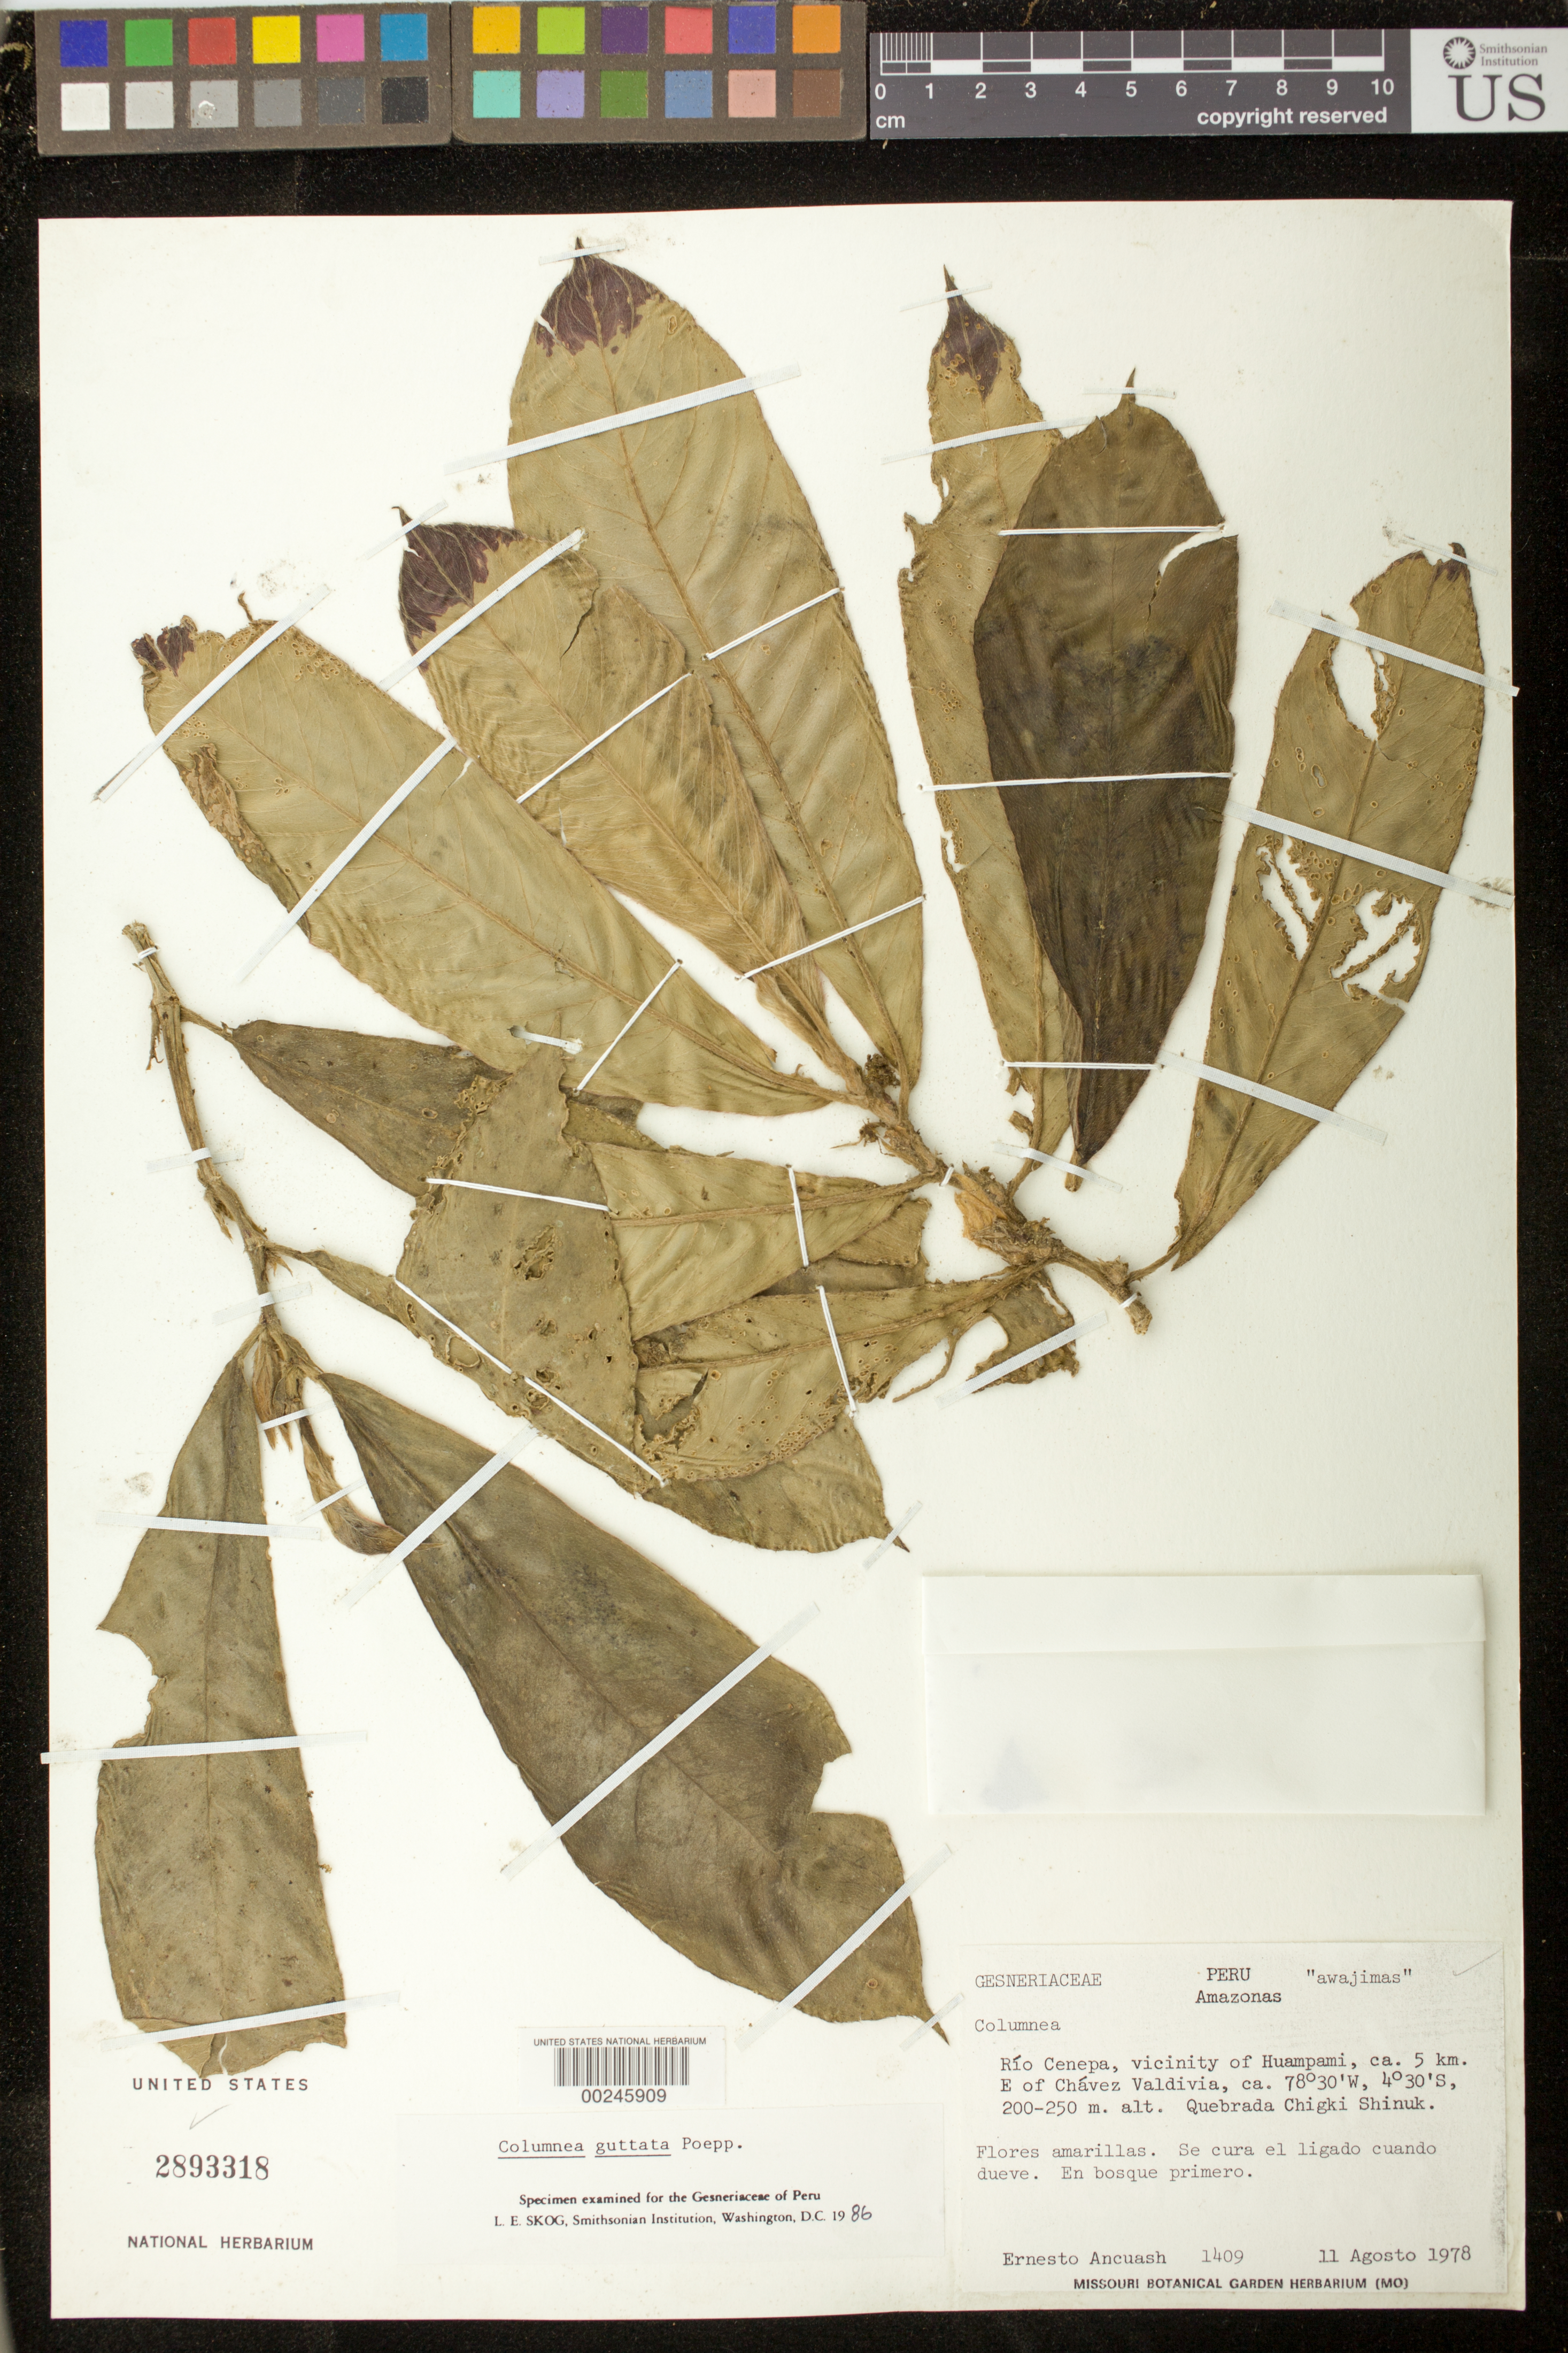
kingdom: Plantae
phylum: Tracheophyta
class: Magnoliopsida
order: Lamiales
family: Gesneriaceae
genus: Columnea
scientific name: Columnea guttata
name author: Poepp.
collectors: E. Ancuash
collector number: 1409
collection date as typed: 11 Aug 1978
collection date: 1978-08-11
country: Peru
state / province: Amazonas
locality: Rio Cenepa, vicinity of Huampami, ca 5 km E of Chavez Valdivia, Quebrada Chigki Shinuk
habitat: Primary forest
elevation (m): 200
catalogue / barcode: US 2893318